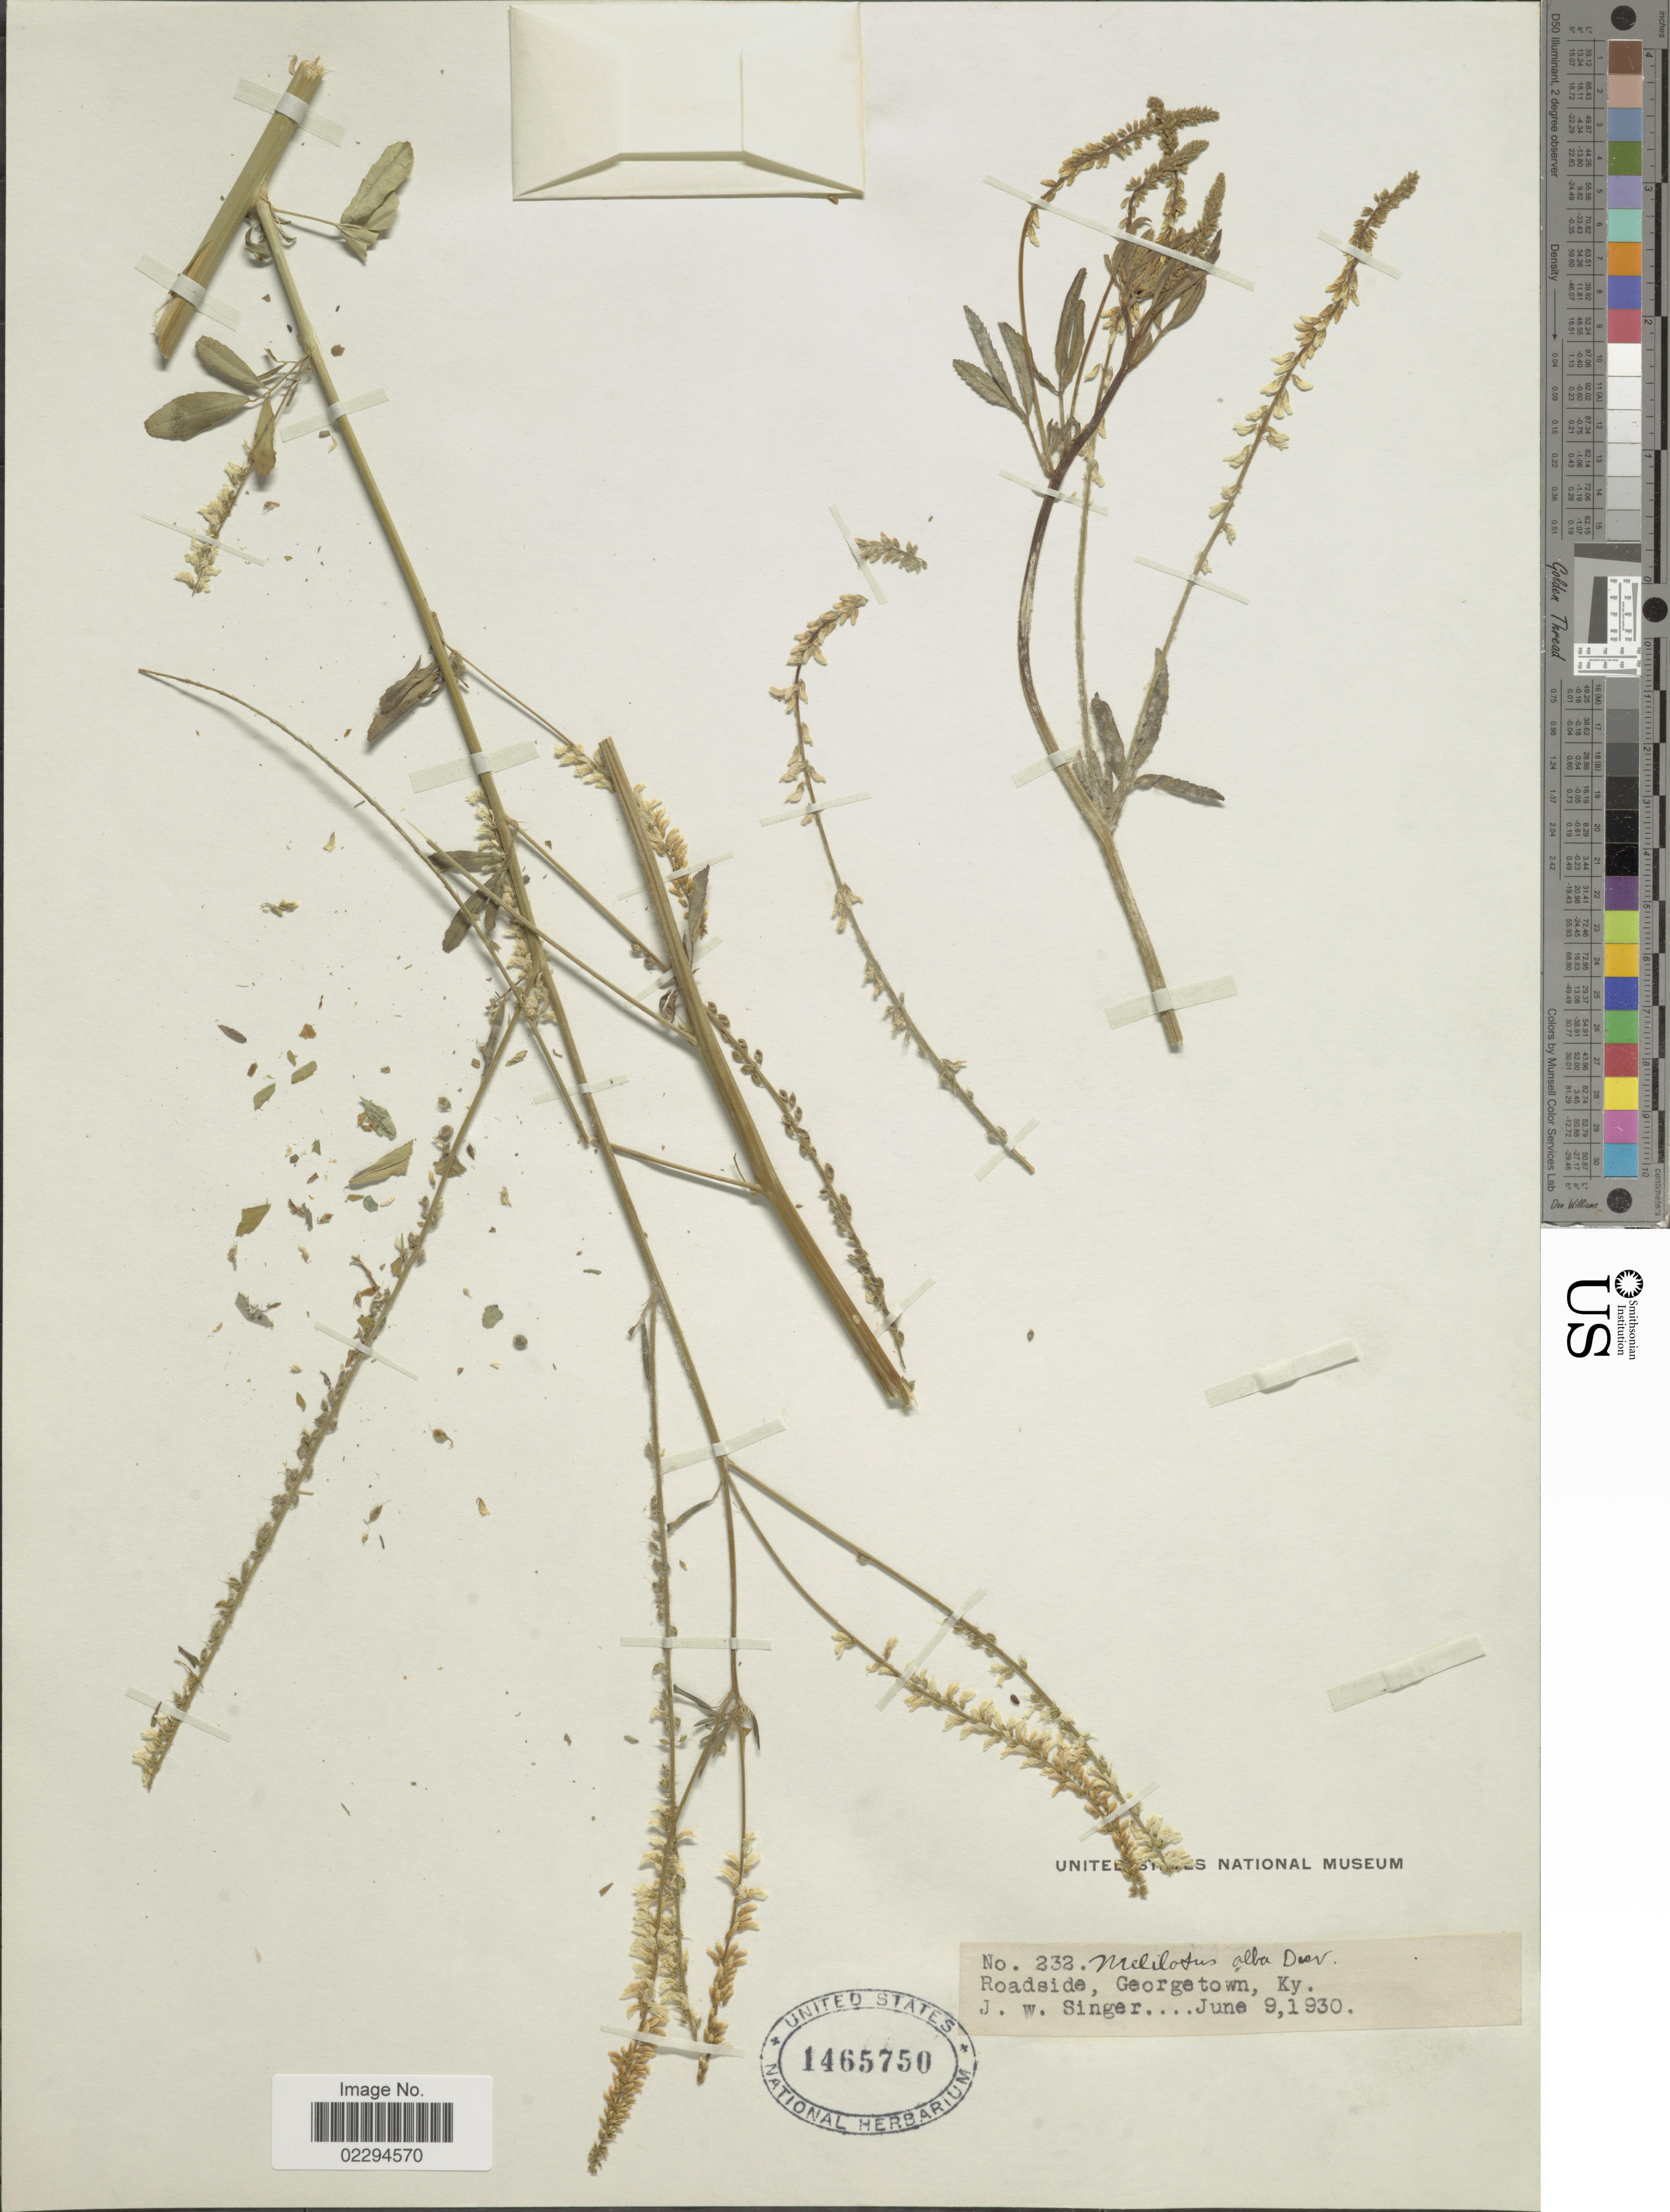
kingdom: Plantae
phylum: Tracheophyta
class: Magnoliopsida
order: Fabales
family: Fabaceae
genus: Melilotus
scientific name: Melilotus albus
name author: Medik.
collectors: J. EW. Singer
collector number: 232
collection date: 1930-06-09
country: United States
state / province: Kentucky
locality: Georgetown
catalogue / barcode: US 1465750